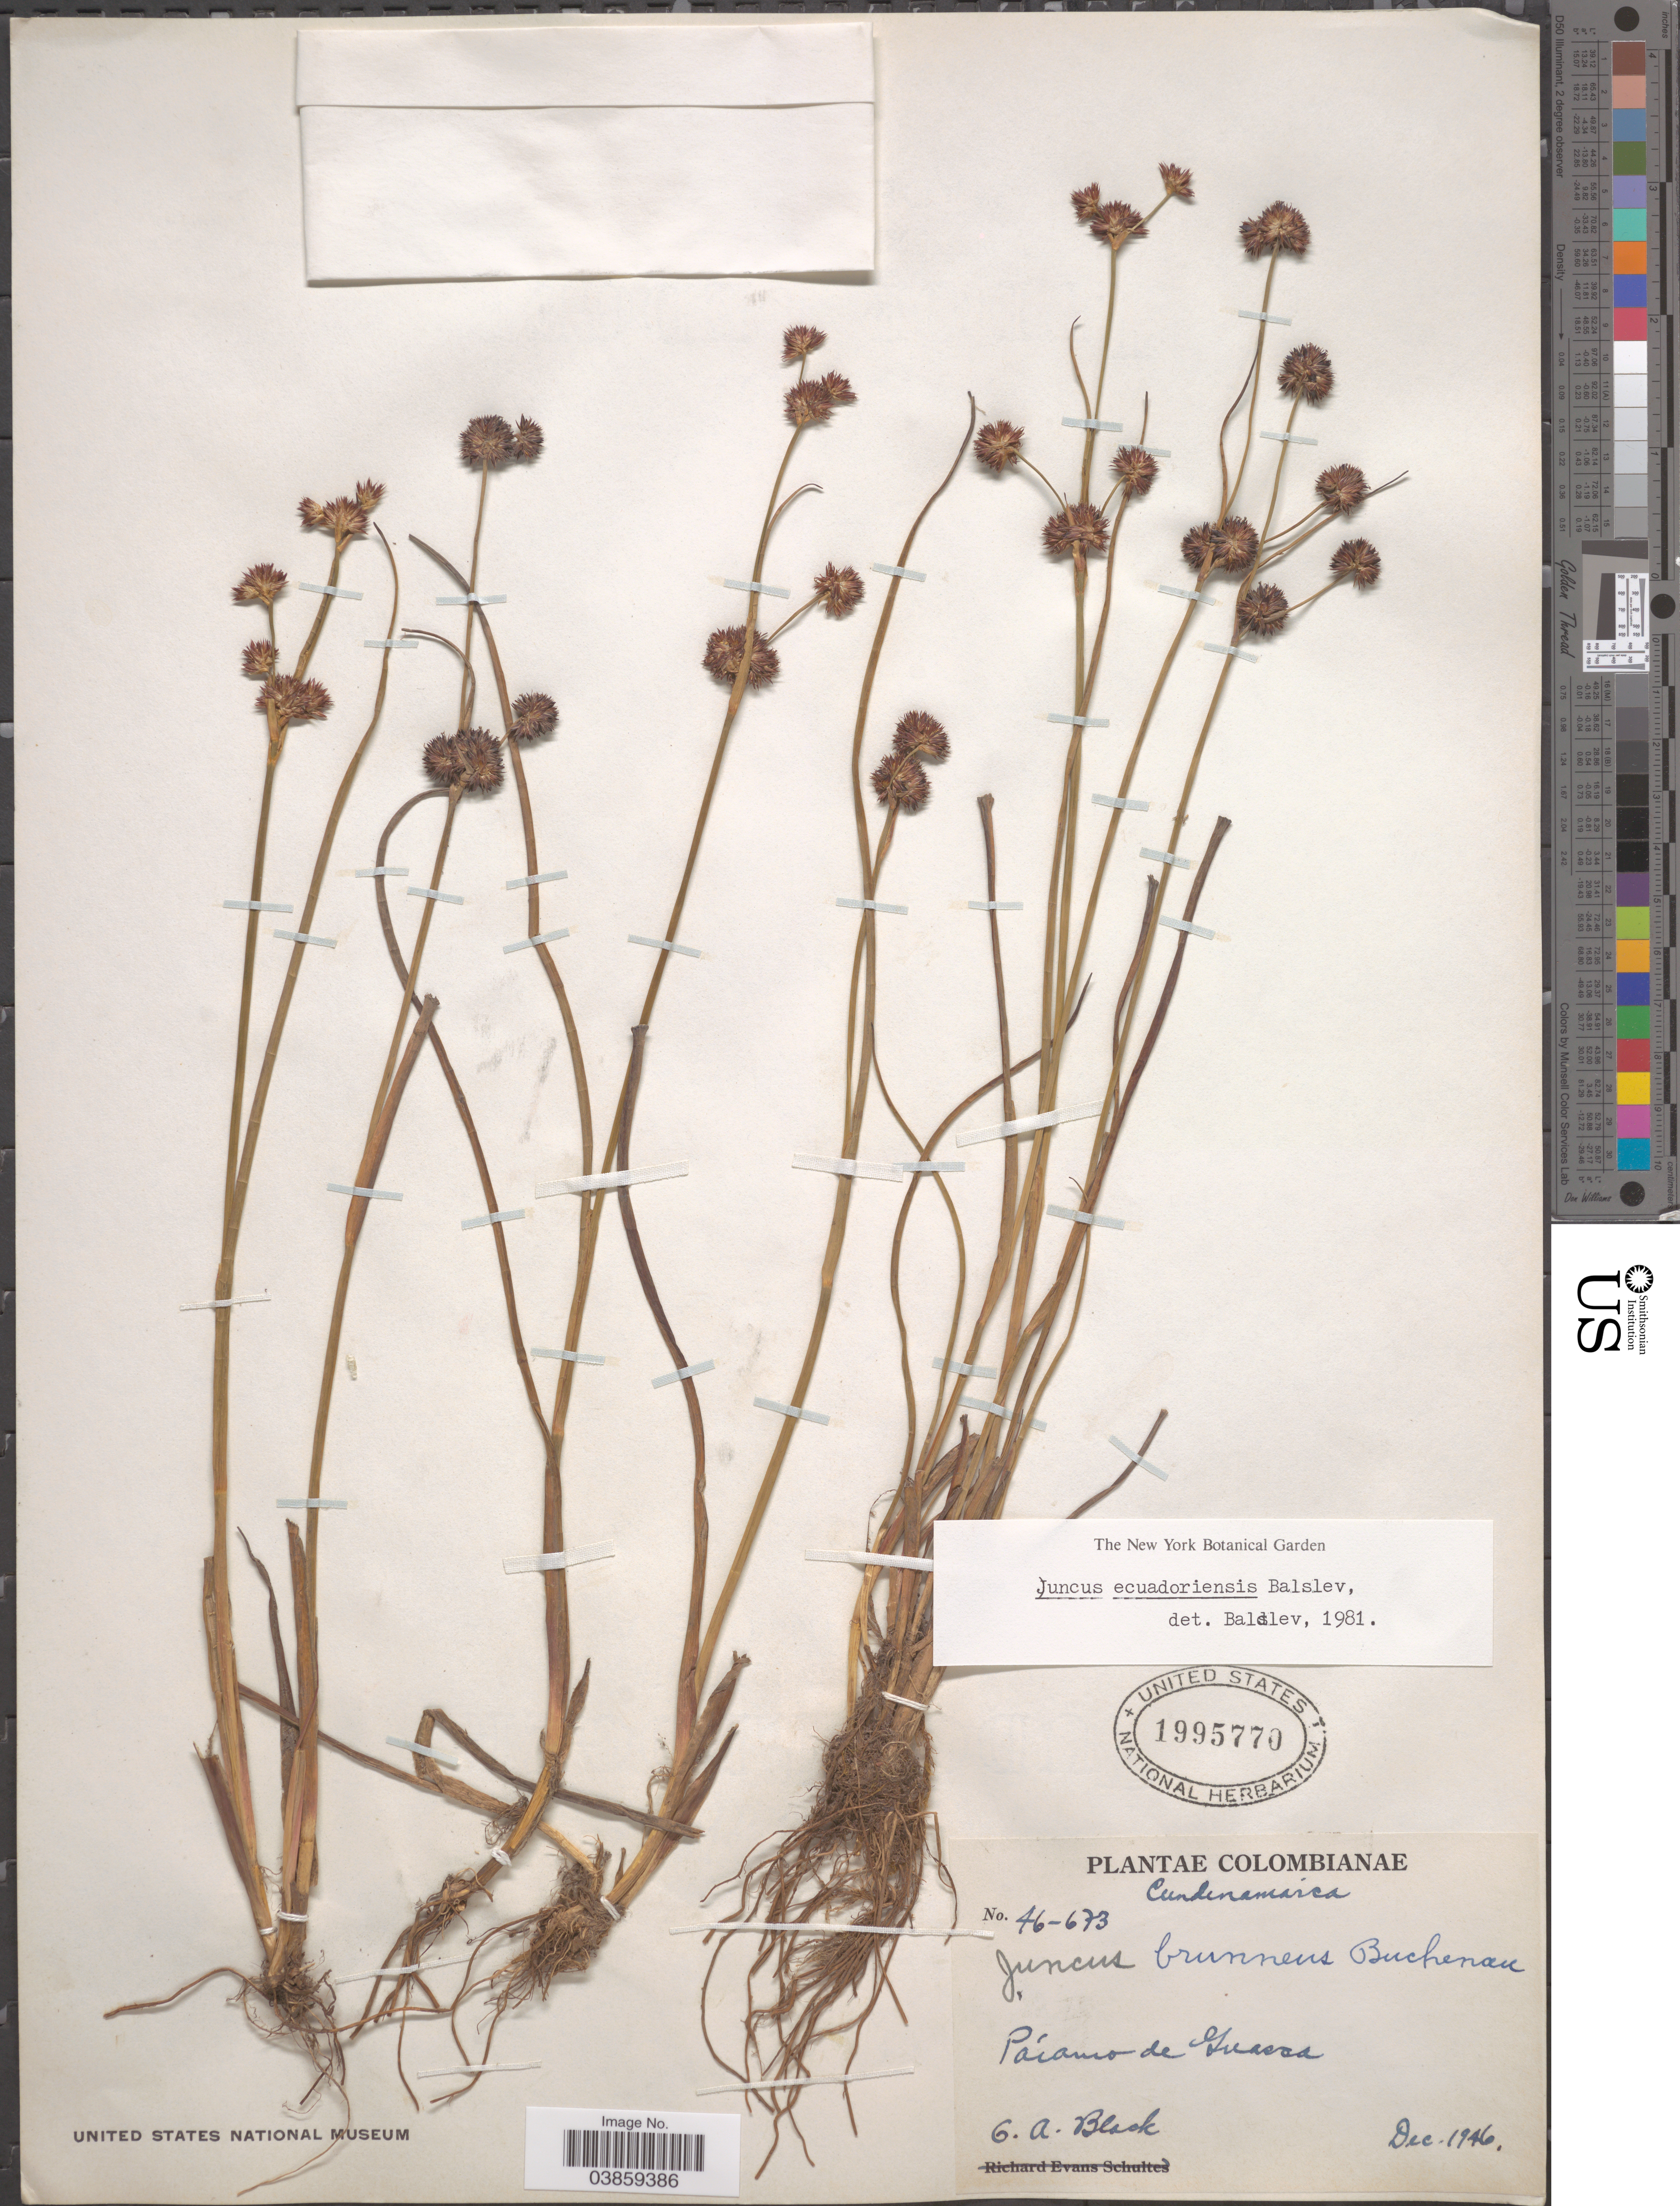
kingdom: Plantae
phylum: Tracheophyta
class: Liliopsida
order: Poales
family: Juncaceae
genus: Juncus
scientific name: Juncus ecuadoriensis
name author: Balslev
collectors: G. A. Black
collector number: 46-673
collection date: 1946-12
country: Colombia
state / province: Cundinamarca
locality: Páramo de Guasca.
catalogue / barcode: US 1995770